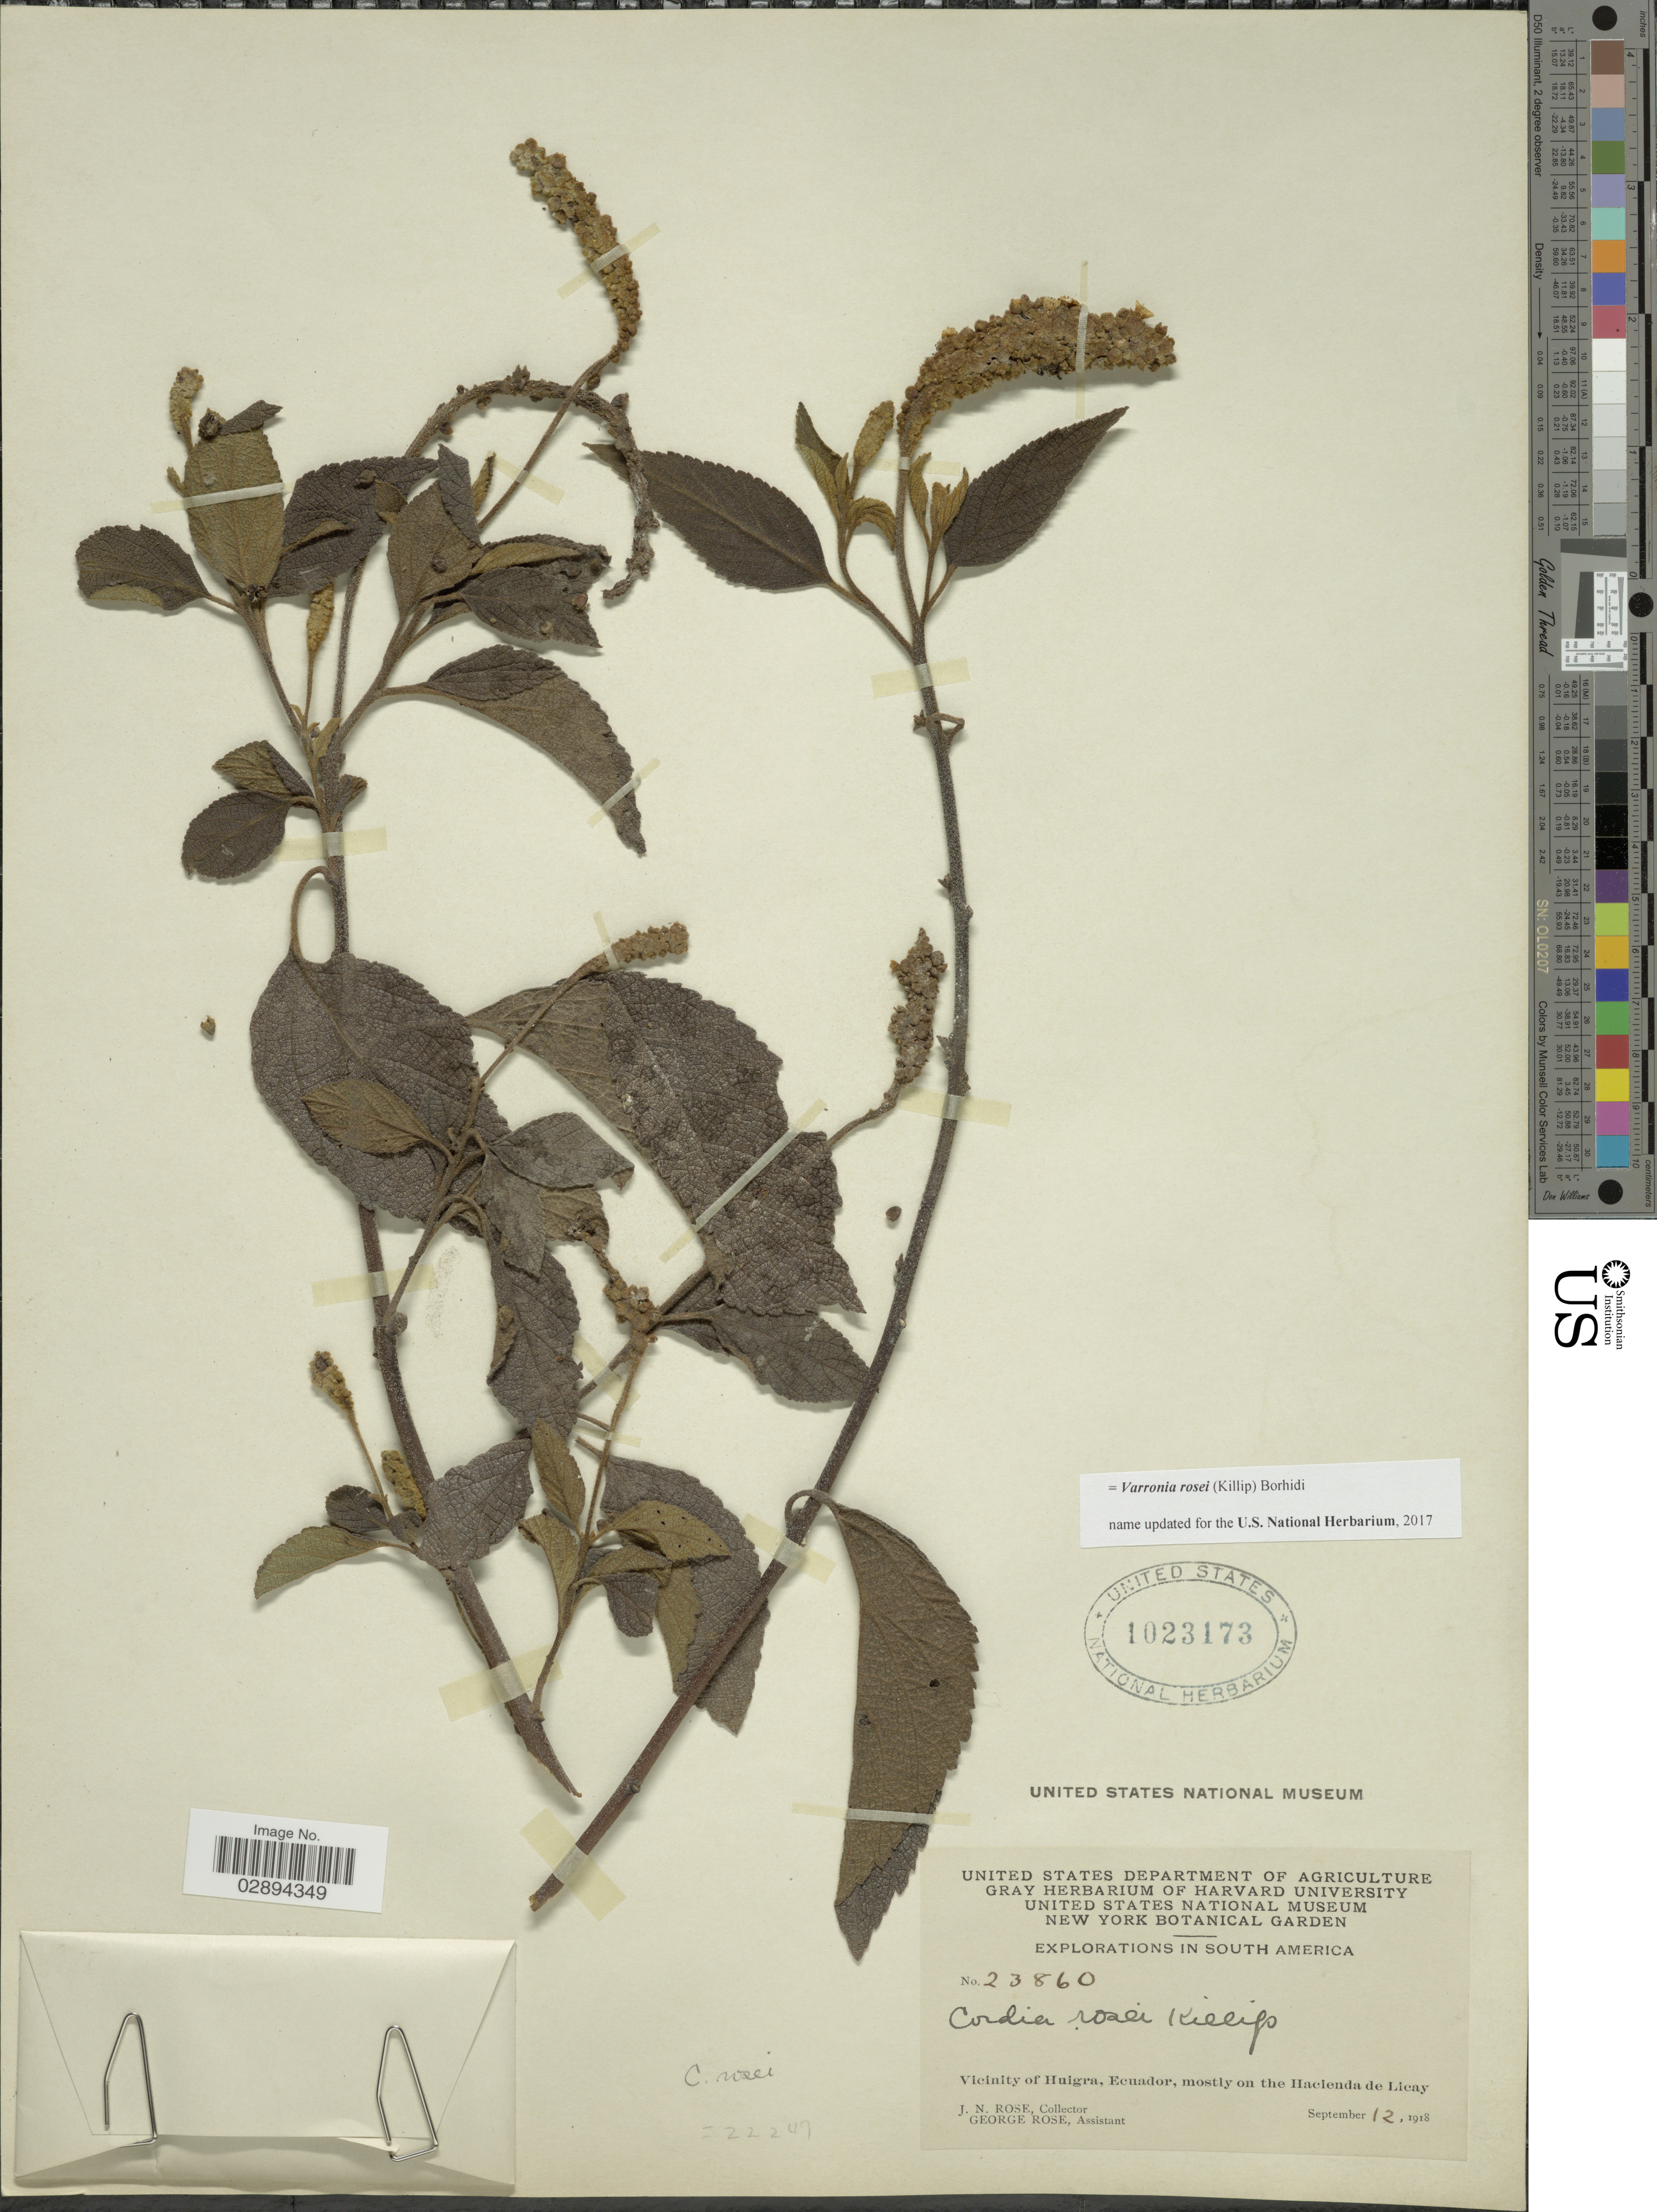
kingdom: Plantae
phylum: Tracheophyta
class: Magnoliopsida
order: Boraginales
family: Cordiaceae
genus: Varronia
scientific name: Varronia rosei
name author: (Killip) Borhidi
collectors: J. N. Rose & G. Rose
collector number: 23860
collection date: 1918-09-12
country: Ecuador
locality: Vicinity of Huigra, mostly on the Hacienda de Licay.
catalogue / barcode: US 1023173